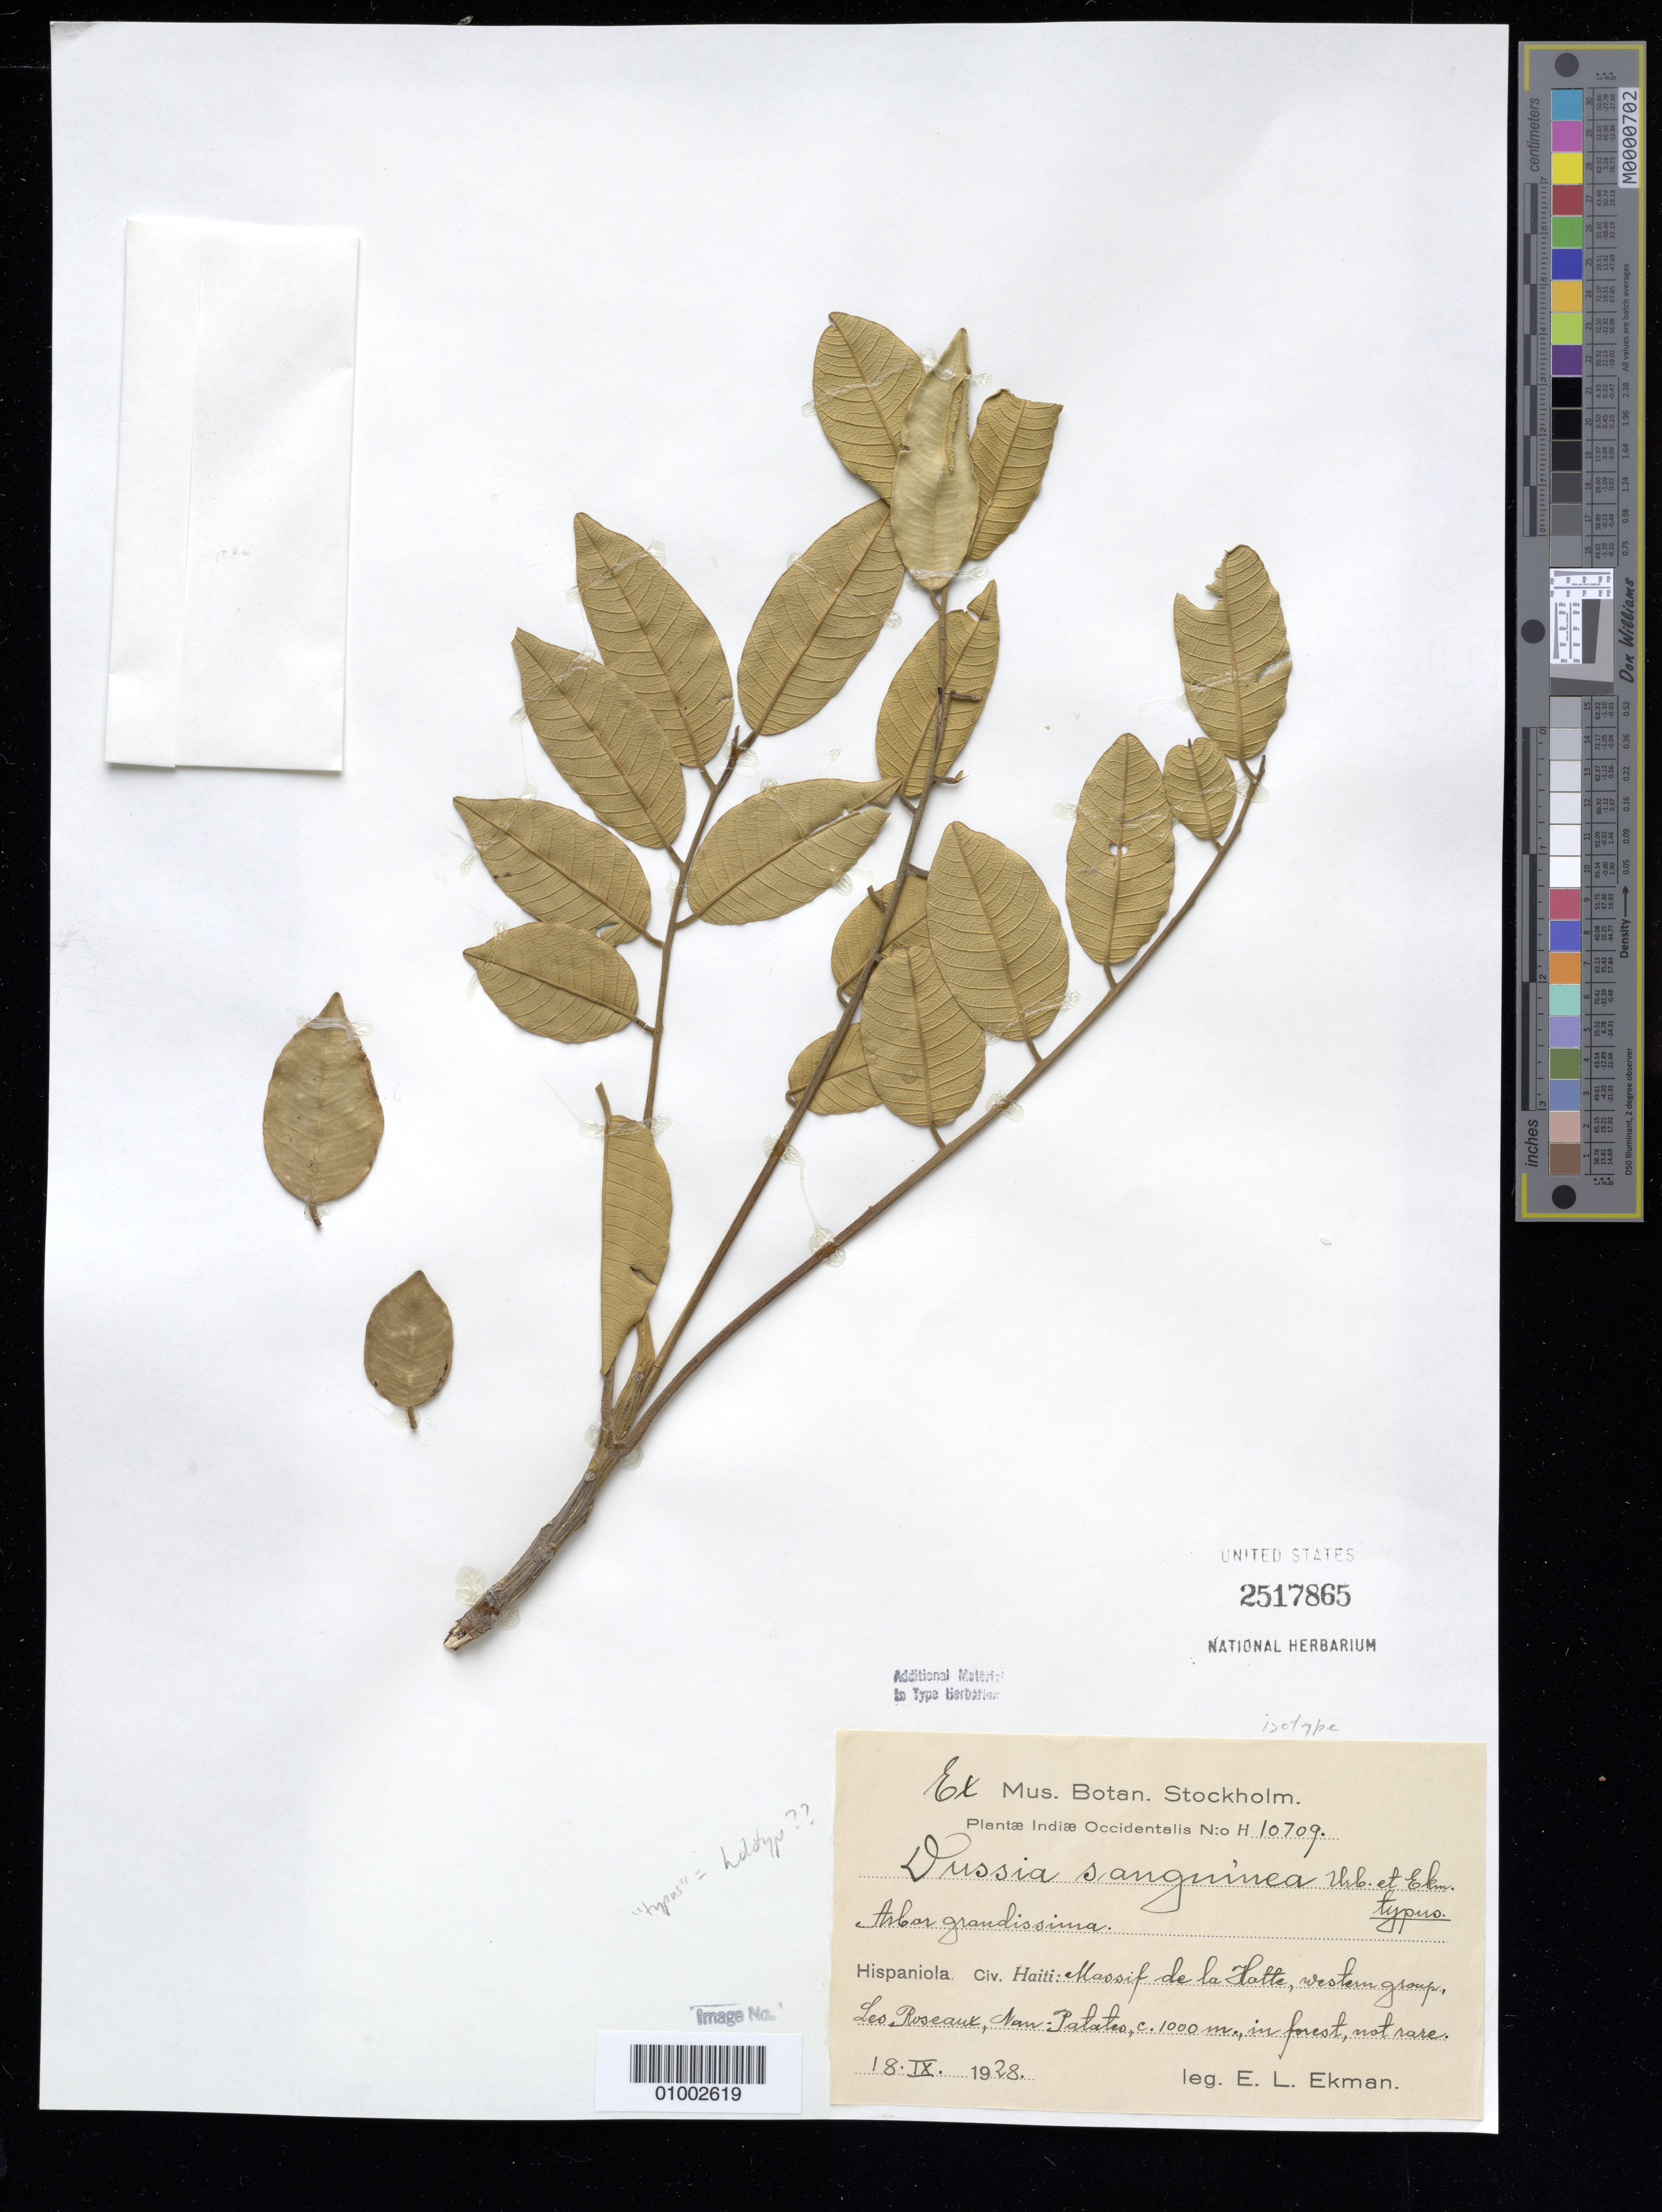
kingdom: Plantae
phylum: Tracheophyta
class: Magnoliopsida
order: Fabales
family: Fabaceae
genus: Dussia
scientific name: Dussia sanguinea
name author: Urb. & Ekman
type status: Isotype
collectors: E. L. Ekman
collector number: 10709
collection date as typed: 18 Sep 1928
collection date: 1928-09-18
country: Haiti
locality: Massif de la Hotte, Les Roseaux, Nan-Patales.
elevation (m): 1000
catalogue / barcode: US 2517865